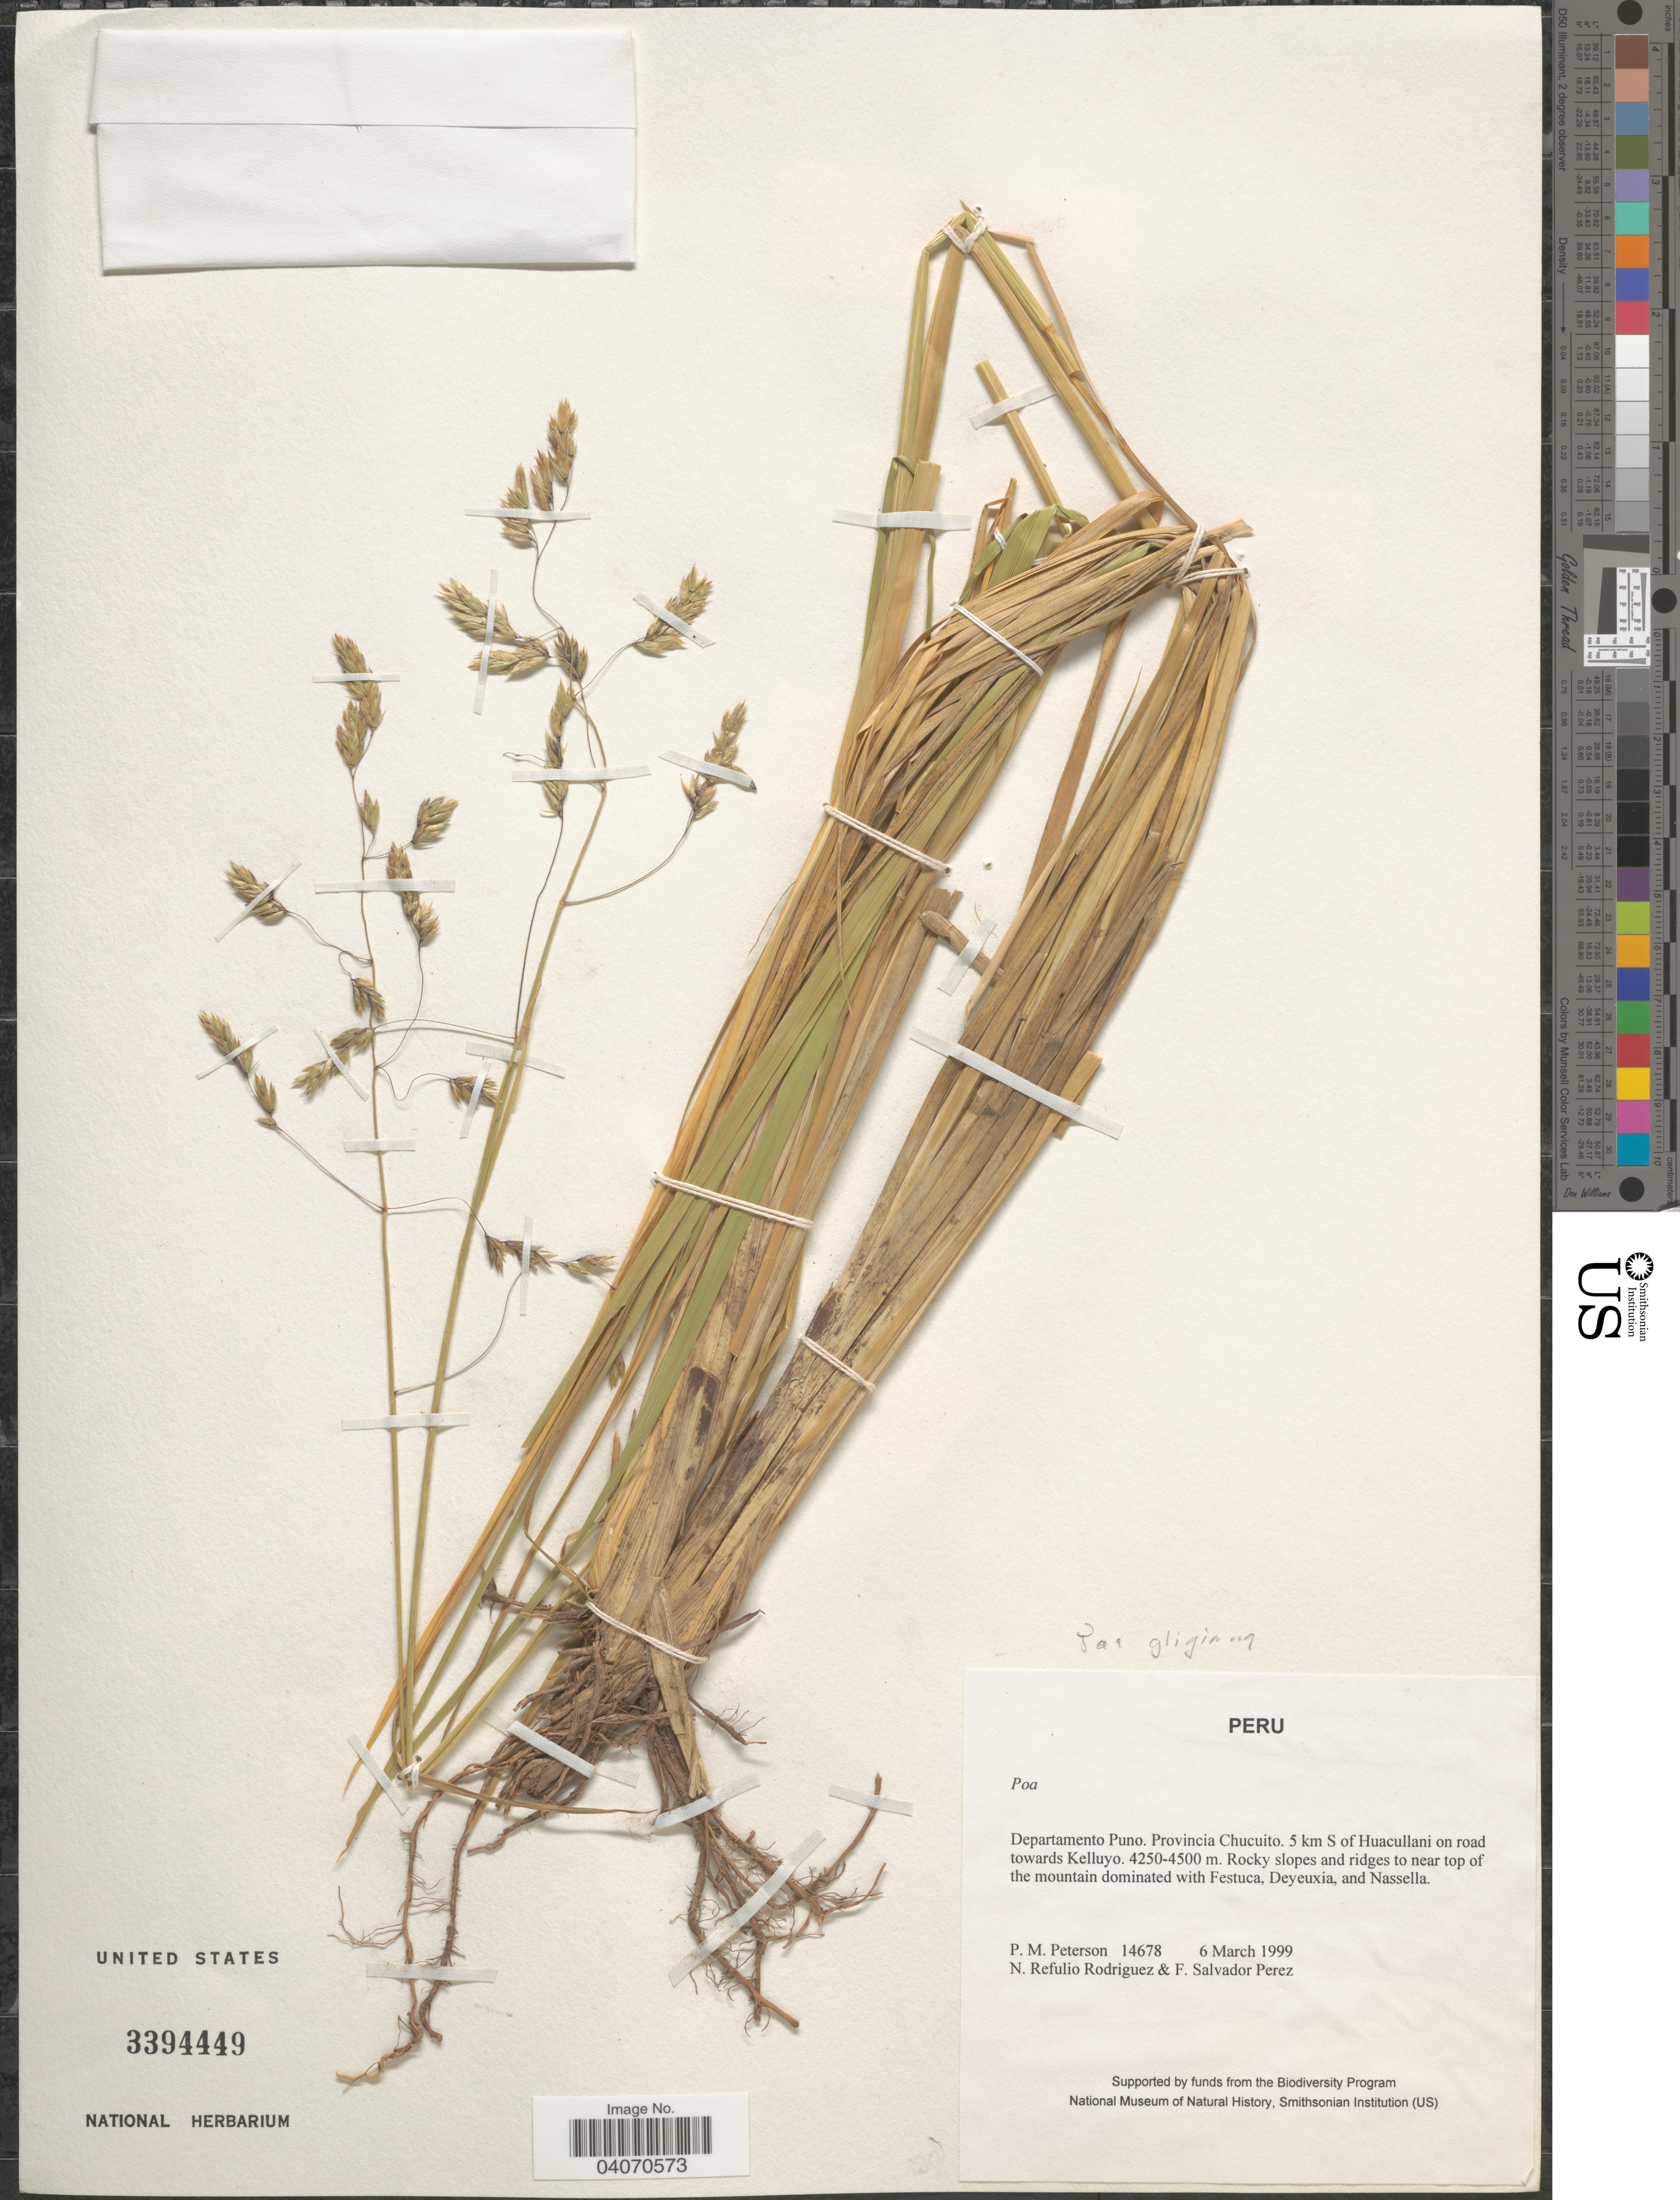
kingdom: Plantae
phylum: Tracheophyta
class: Liliopsida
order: Poales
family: Poaceae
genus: Poa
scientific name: Poa gilgiana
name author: Pilg.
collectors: P. M. Peterson, N. Refulio-Rodríguez & F. Salvador Perez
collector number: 14678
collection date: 1999-03-06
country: Peru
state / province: Puno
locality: Departamento Puno. Provincia Chucuito. 5 km S of Huacullani on road towards Kelluyo. Near top of mountain.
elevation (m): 4250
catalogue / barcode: US 3394449